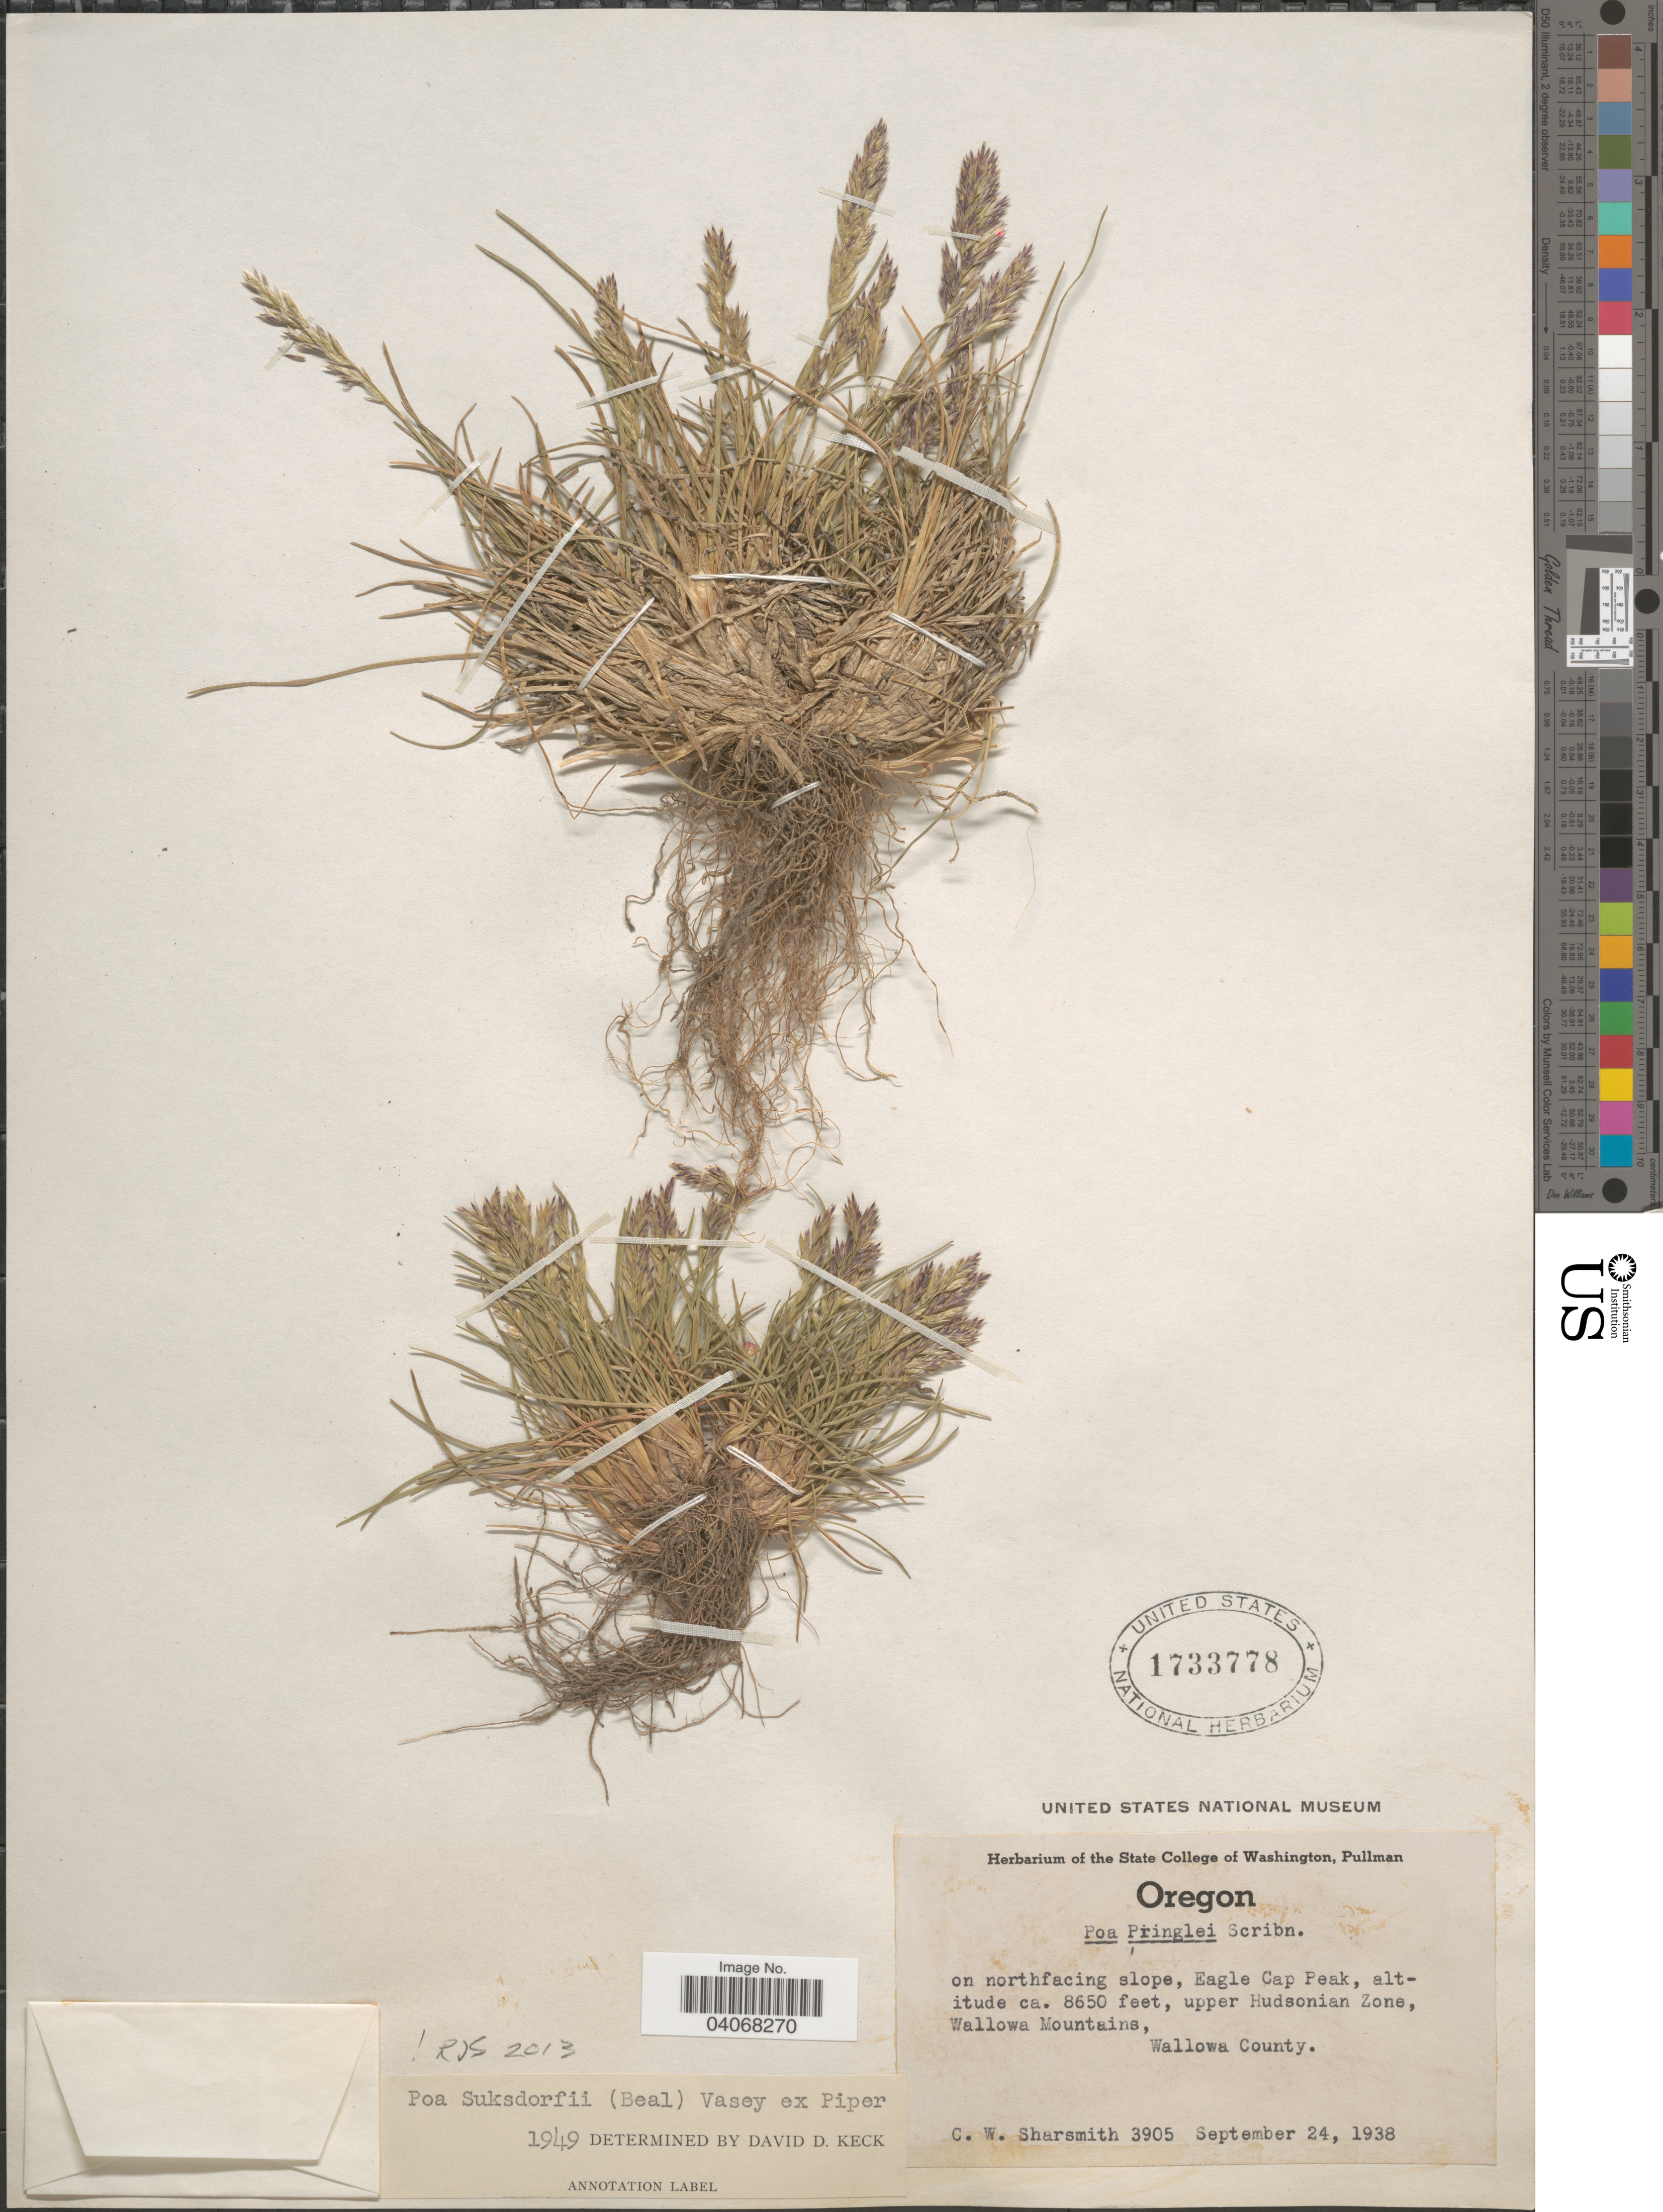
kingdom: Plantae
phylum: Tracheophyta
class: Liliopsida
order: Poales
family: Poaceae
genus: Poa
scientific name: Poa suksdorfii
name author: (W.J. Beal) Vasey ex Piper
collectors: C. Sharsmith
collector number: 3905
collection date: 1938-09-24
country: United States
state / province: Oregon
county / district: Wallowa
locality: On northfacing slope, Eagle Cap Peak, upper Hudsonian Zone, Wallowa Mountains, Wallowa County.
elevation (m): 2637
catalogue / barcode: US 1733778